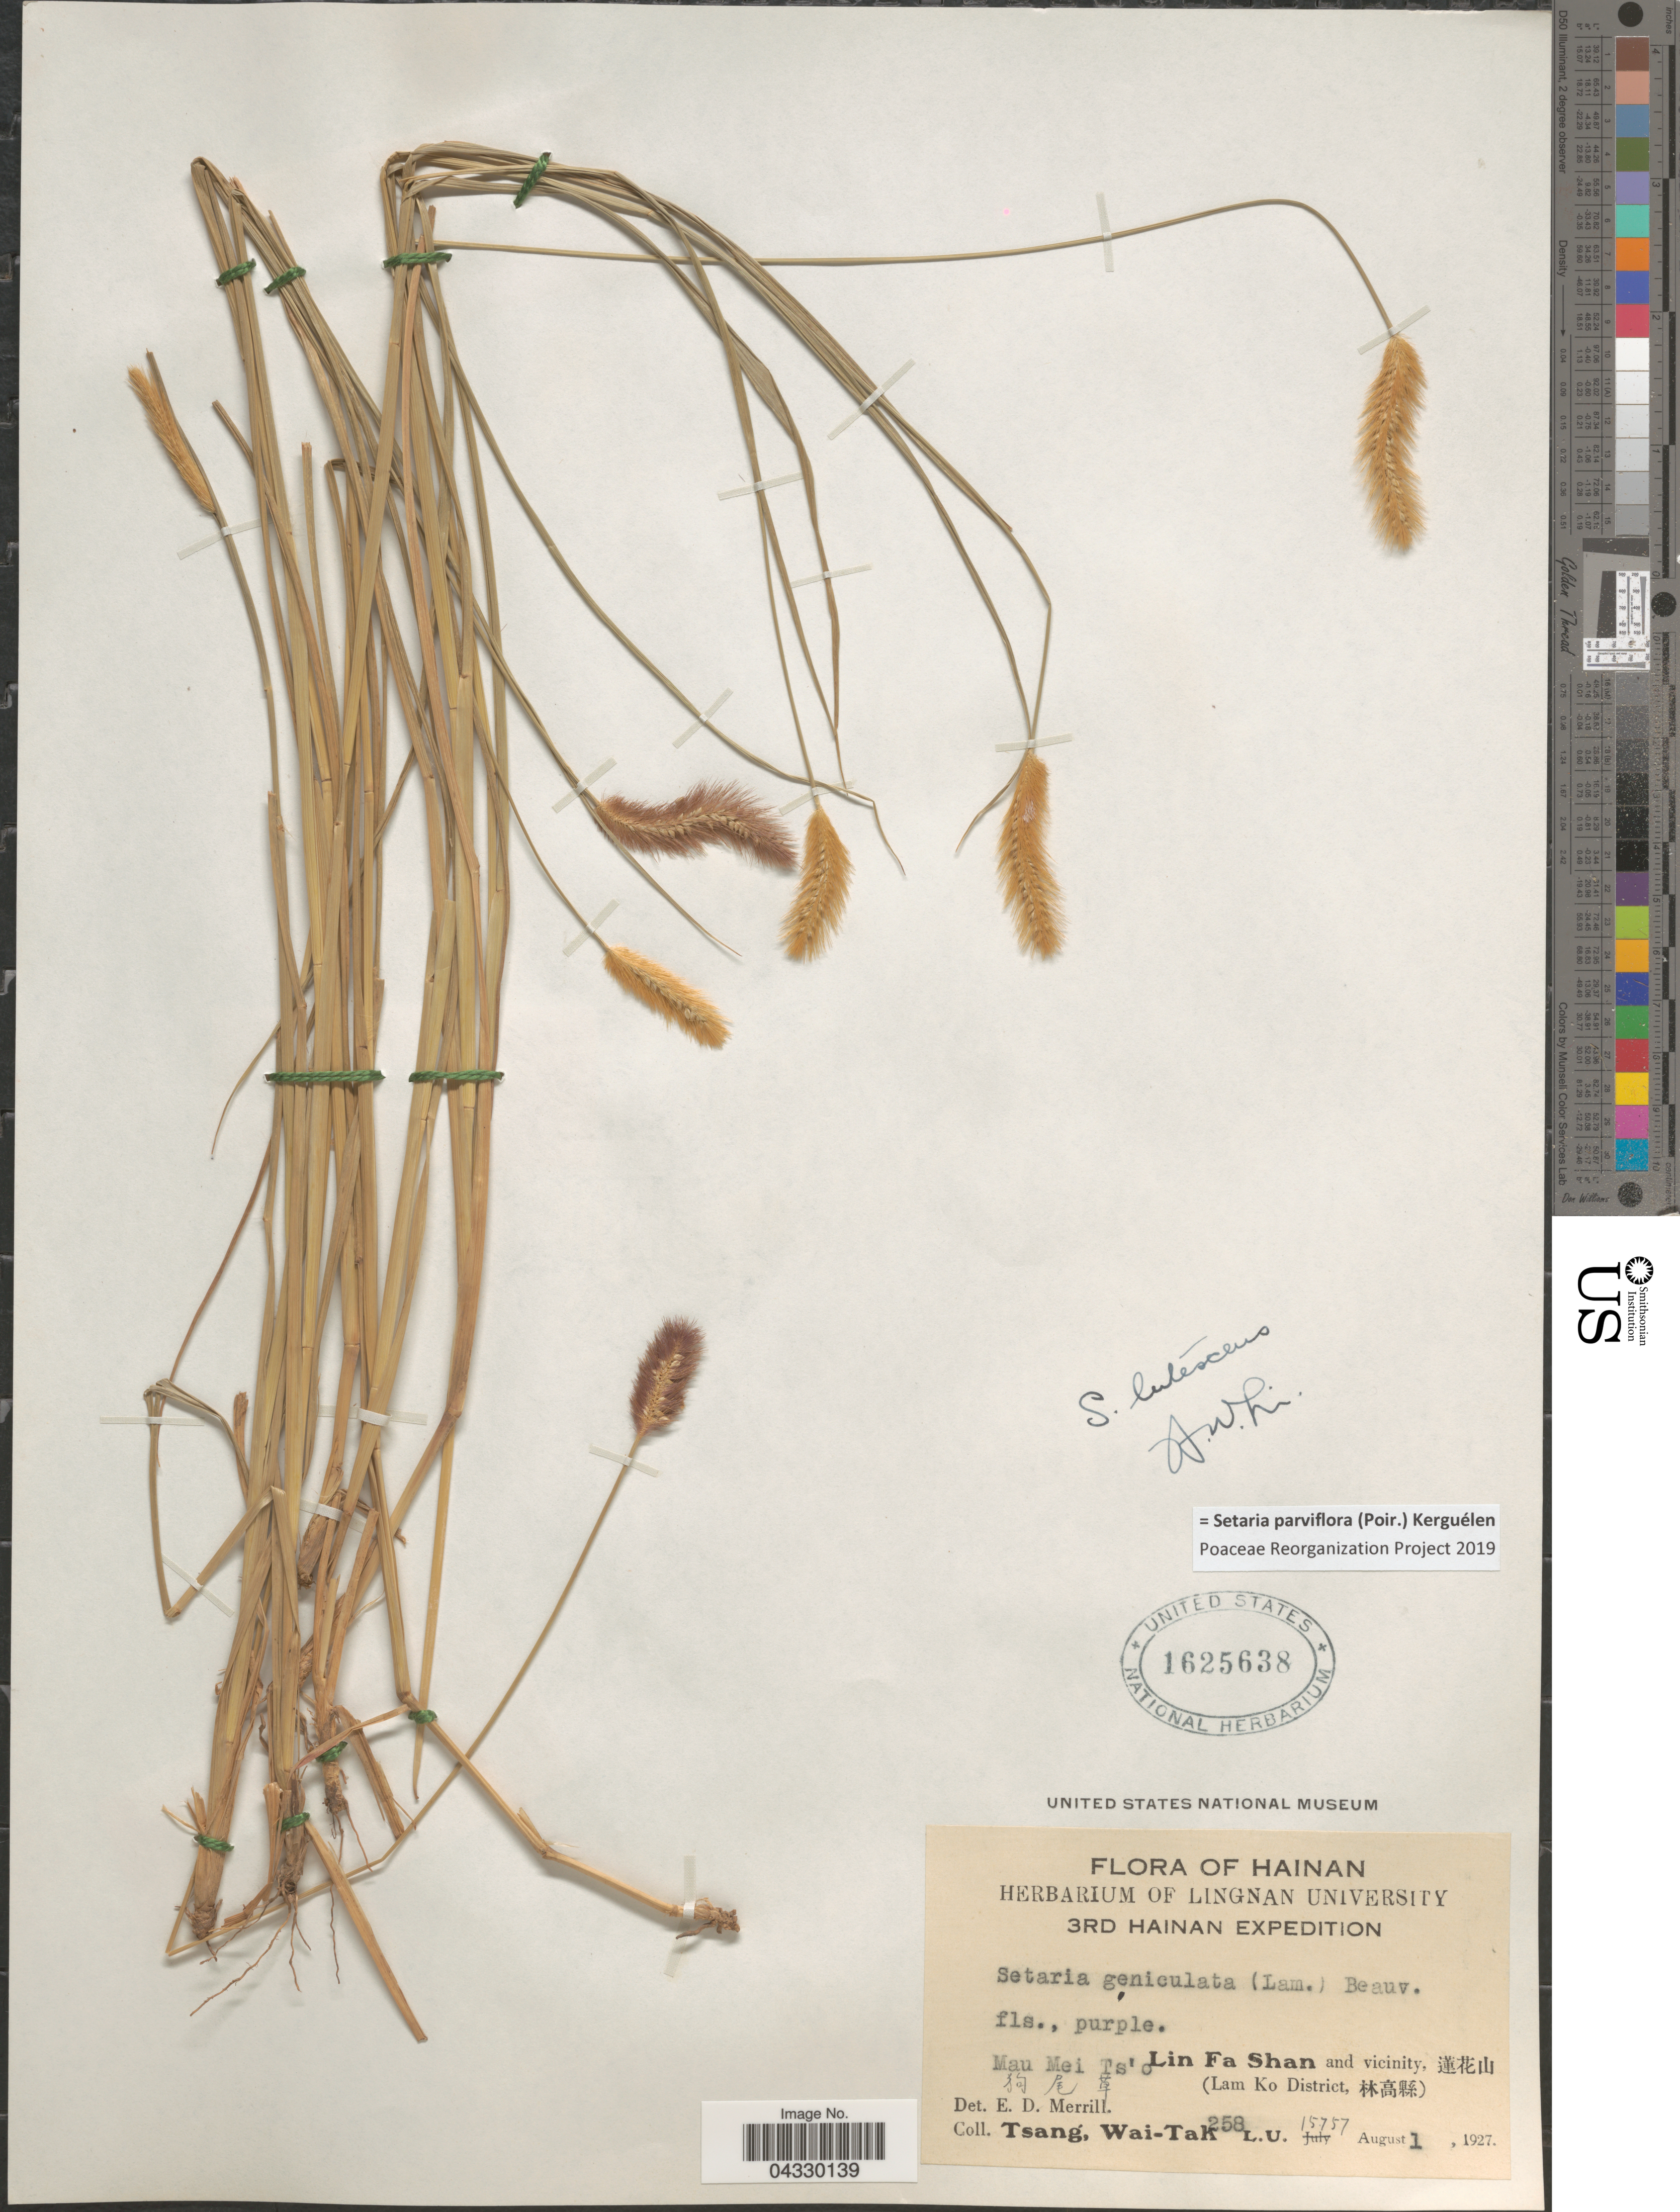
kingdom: Plantae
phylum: Tracheophyta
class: Liliopsida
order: Poales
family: Poaceae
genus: Setaria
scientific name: Setaria parviflora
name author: (Poir.) Kerguélen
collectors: W. T. Tsang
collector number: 258 L.U. 15757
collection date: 1927-08-01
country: China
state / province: Hainan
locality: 3rd Hainan Expedition. Mau Mei Ts'o. X. Lin Fa Shan and vicinity, X. (Lam Ko District, X).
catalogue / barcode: US 1625638